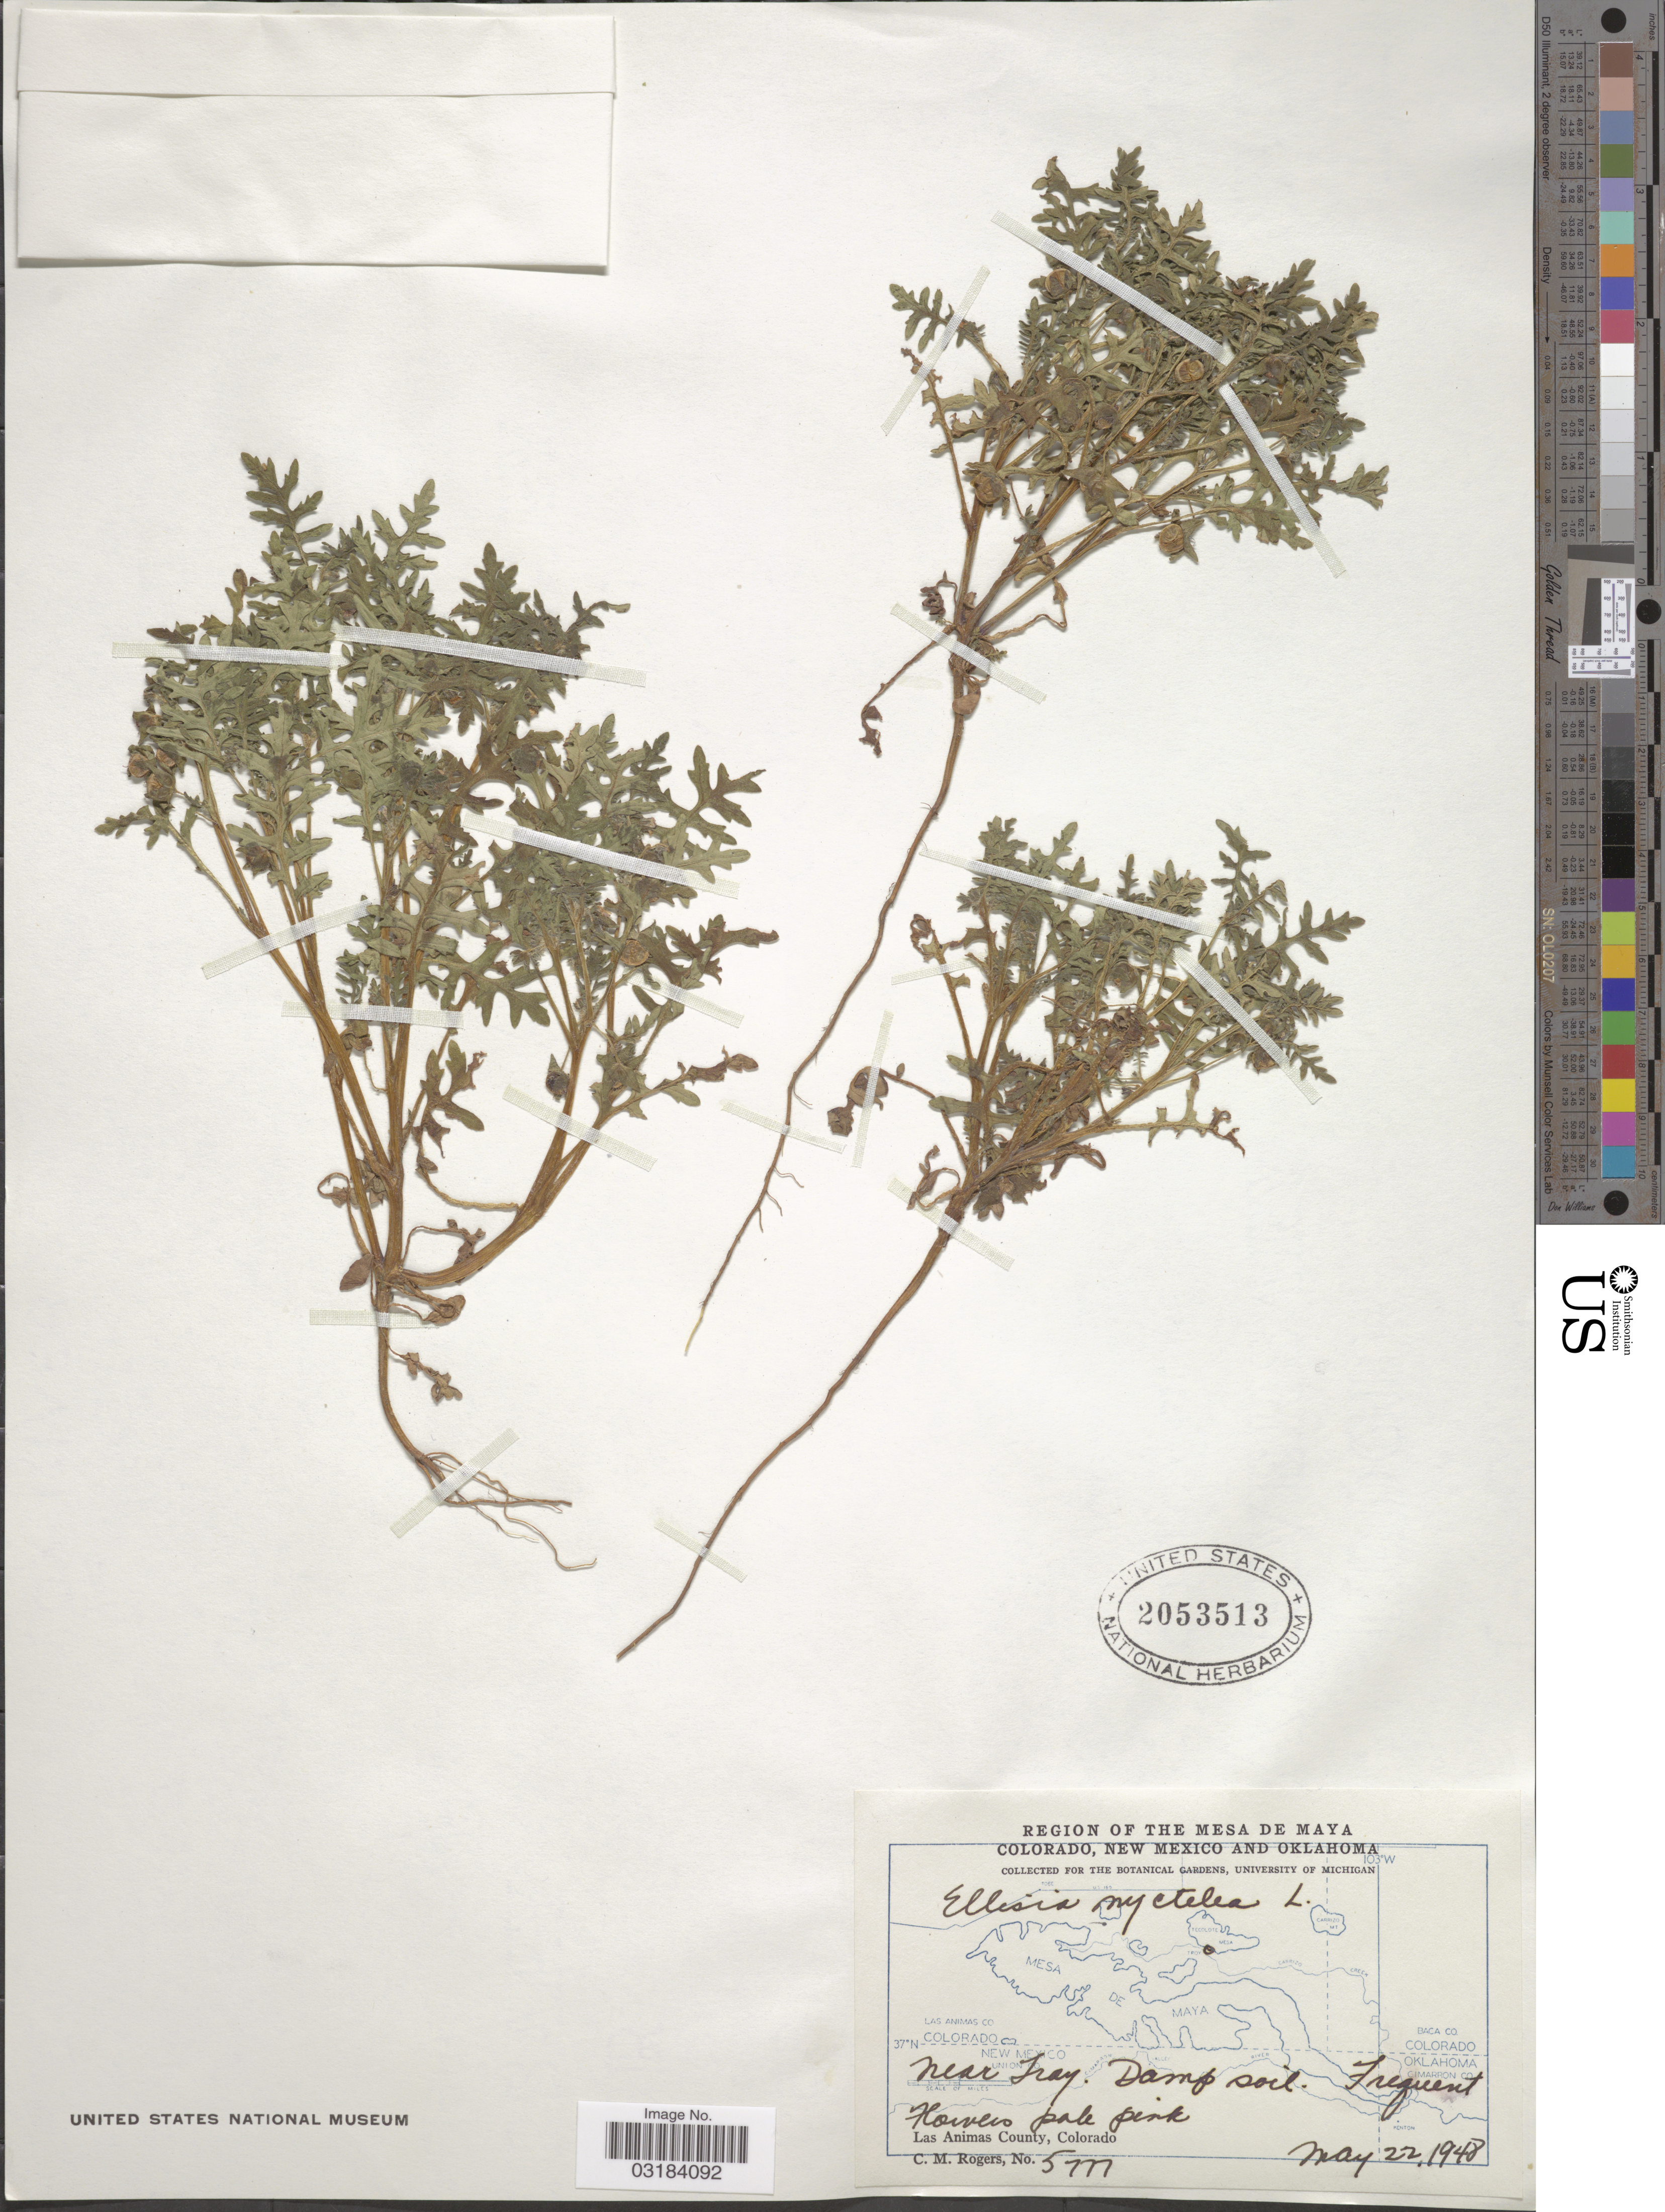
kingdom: Plantae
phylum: Tracheophyta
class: Magnoliopsida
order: Boraginales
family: Hydrophyllaceae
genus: Ellisia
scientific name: Ellisia nyctelea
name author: L.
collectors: C. M. Rogers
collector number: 5777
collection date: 1948-05-22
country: United States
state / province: Colorado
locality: Region of the Mesa de Maya. Near Troy. Las Aminas County.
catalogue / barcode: US 2053513